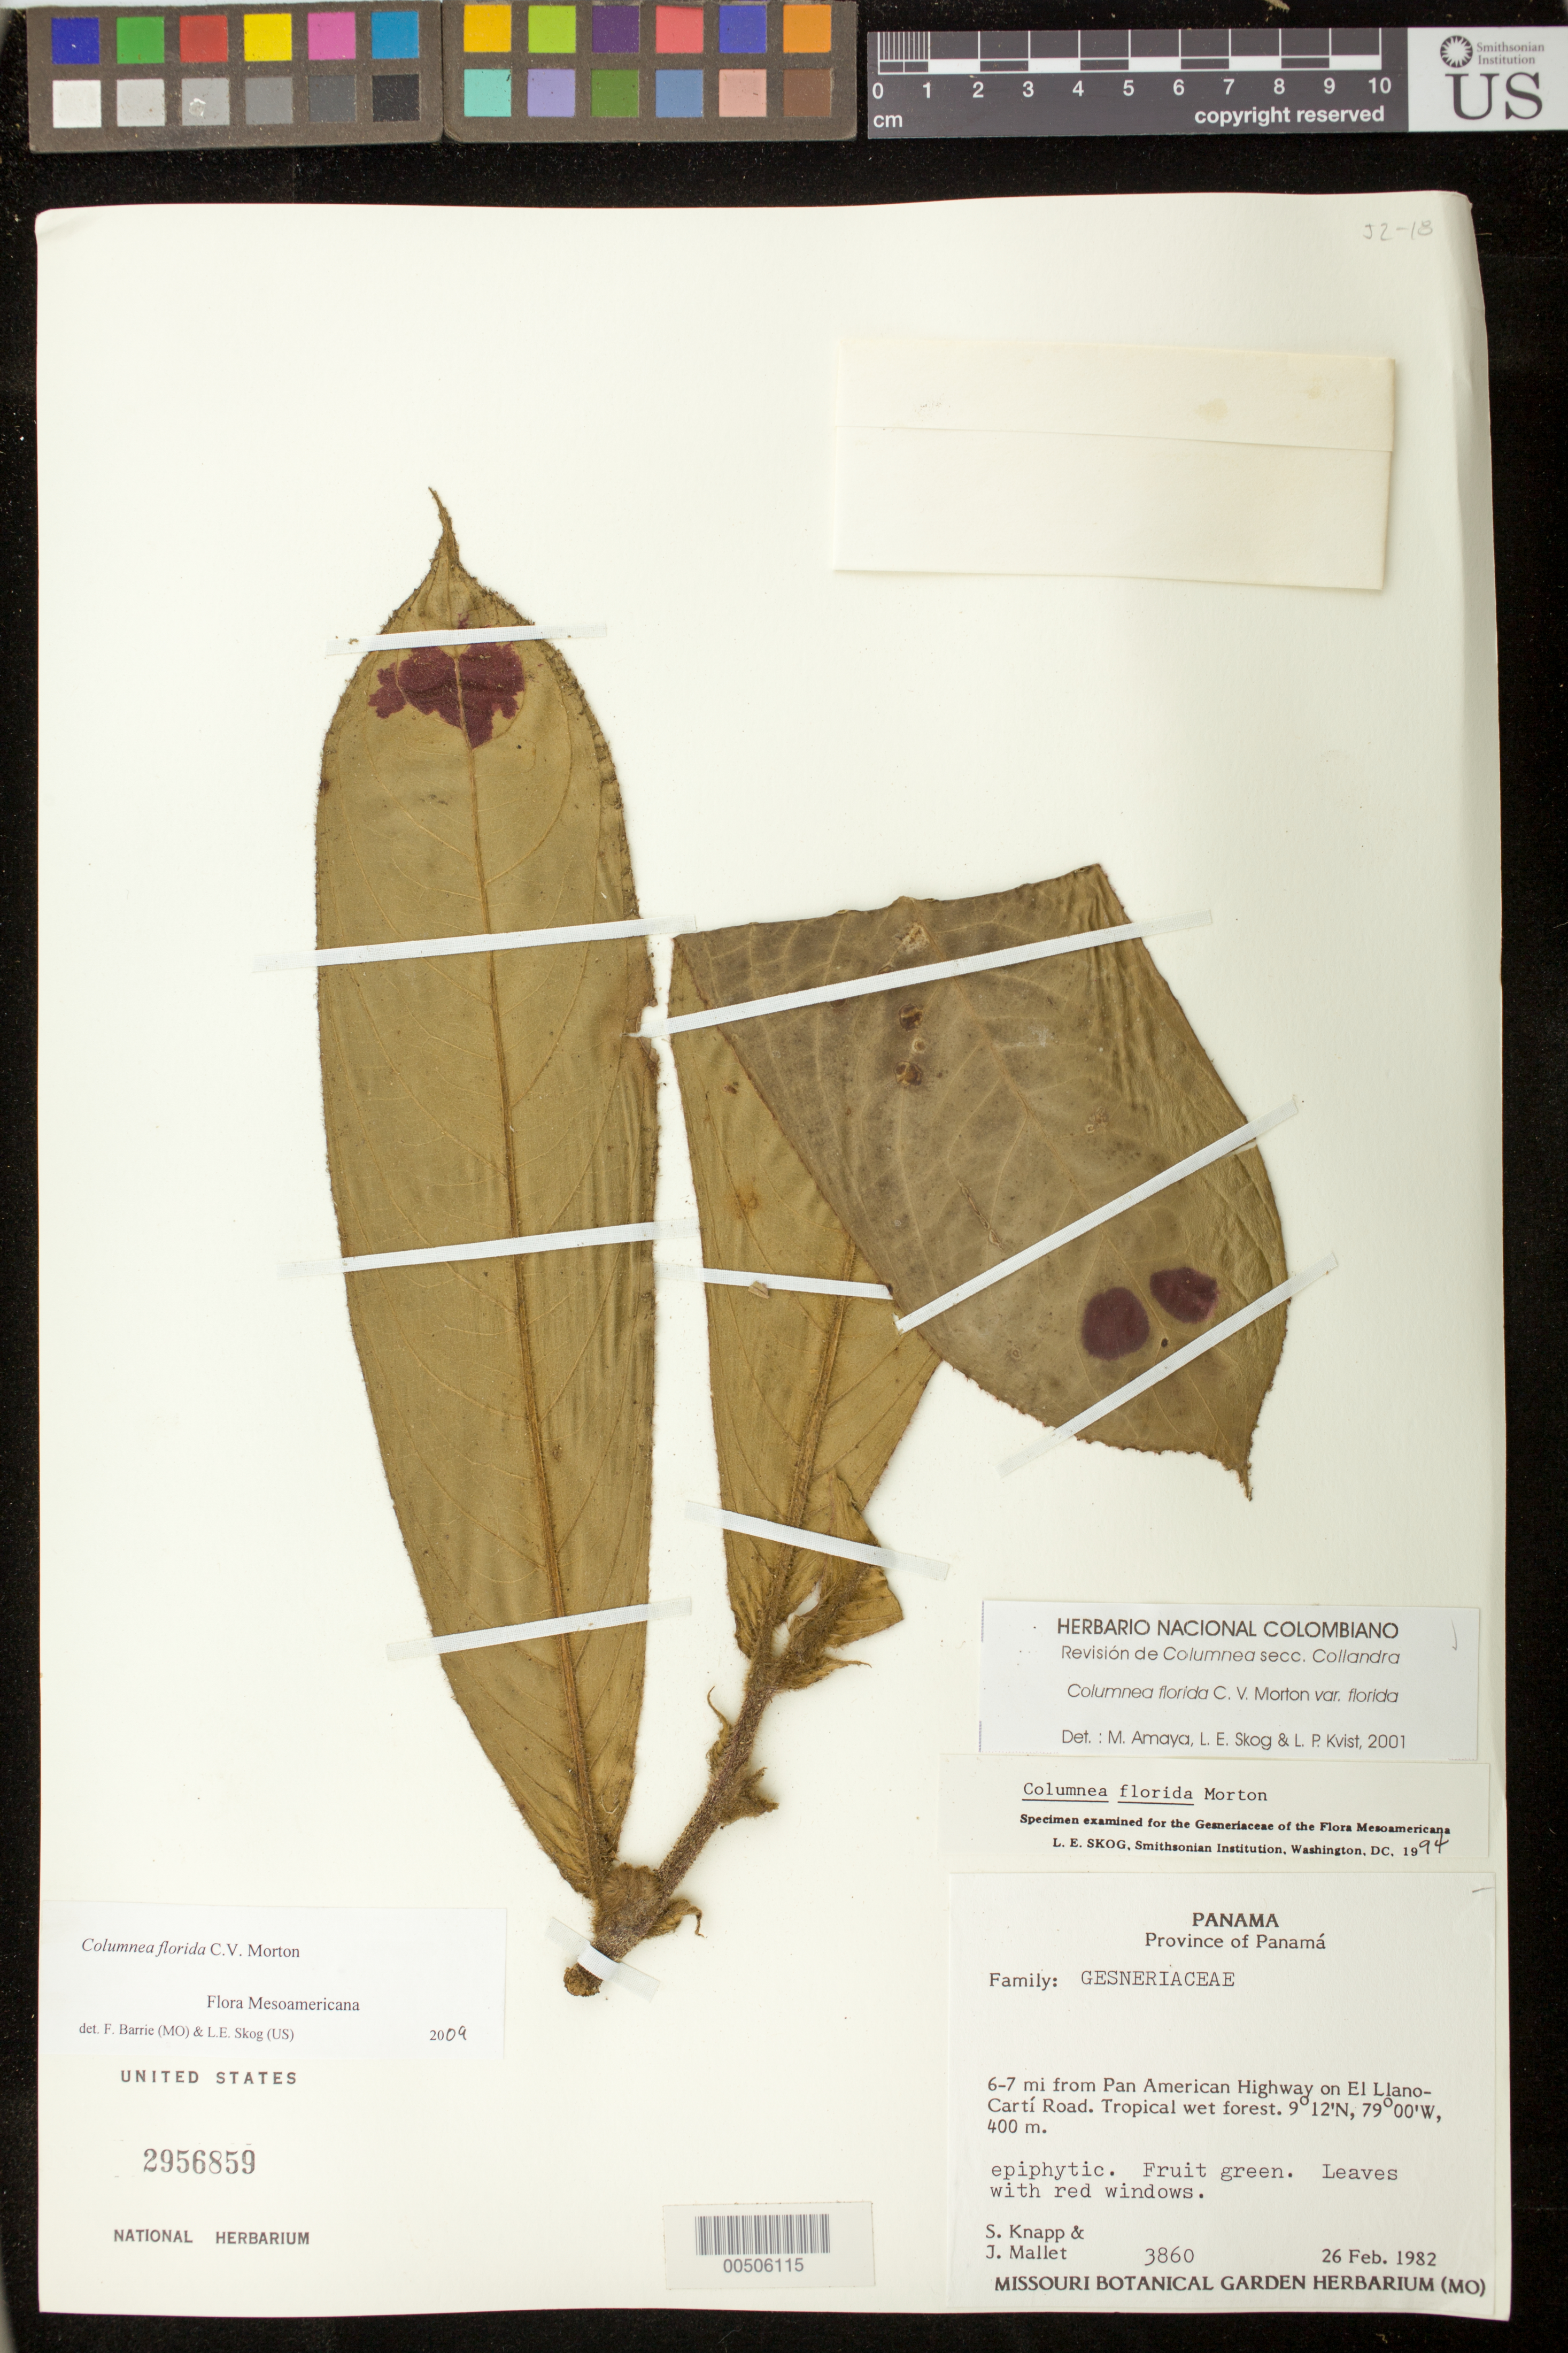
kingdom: Plantae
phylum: Tracheophyta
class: Magnoliopsida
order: Lamiales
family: Gesneriaceae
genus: Columnea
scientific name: Columnea florida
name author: C.V. Morton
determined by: Amaya-Márquez, M.; et al.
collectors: S. Knapp & J. Mallet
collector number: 3860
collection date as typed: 26 Feb 1982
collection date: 1982-02-26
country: Panama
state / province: Panamá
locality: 6-7 mi from Pan American Highway on El Llano-Cartí road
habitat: Tropical wet forest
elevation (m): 400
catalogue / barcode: US 2956859